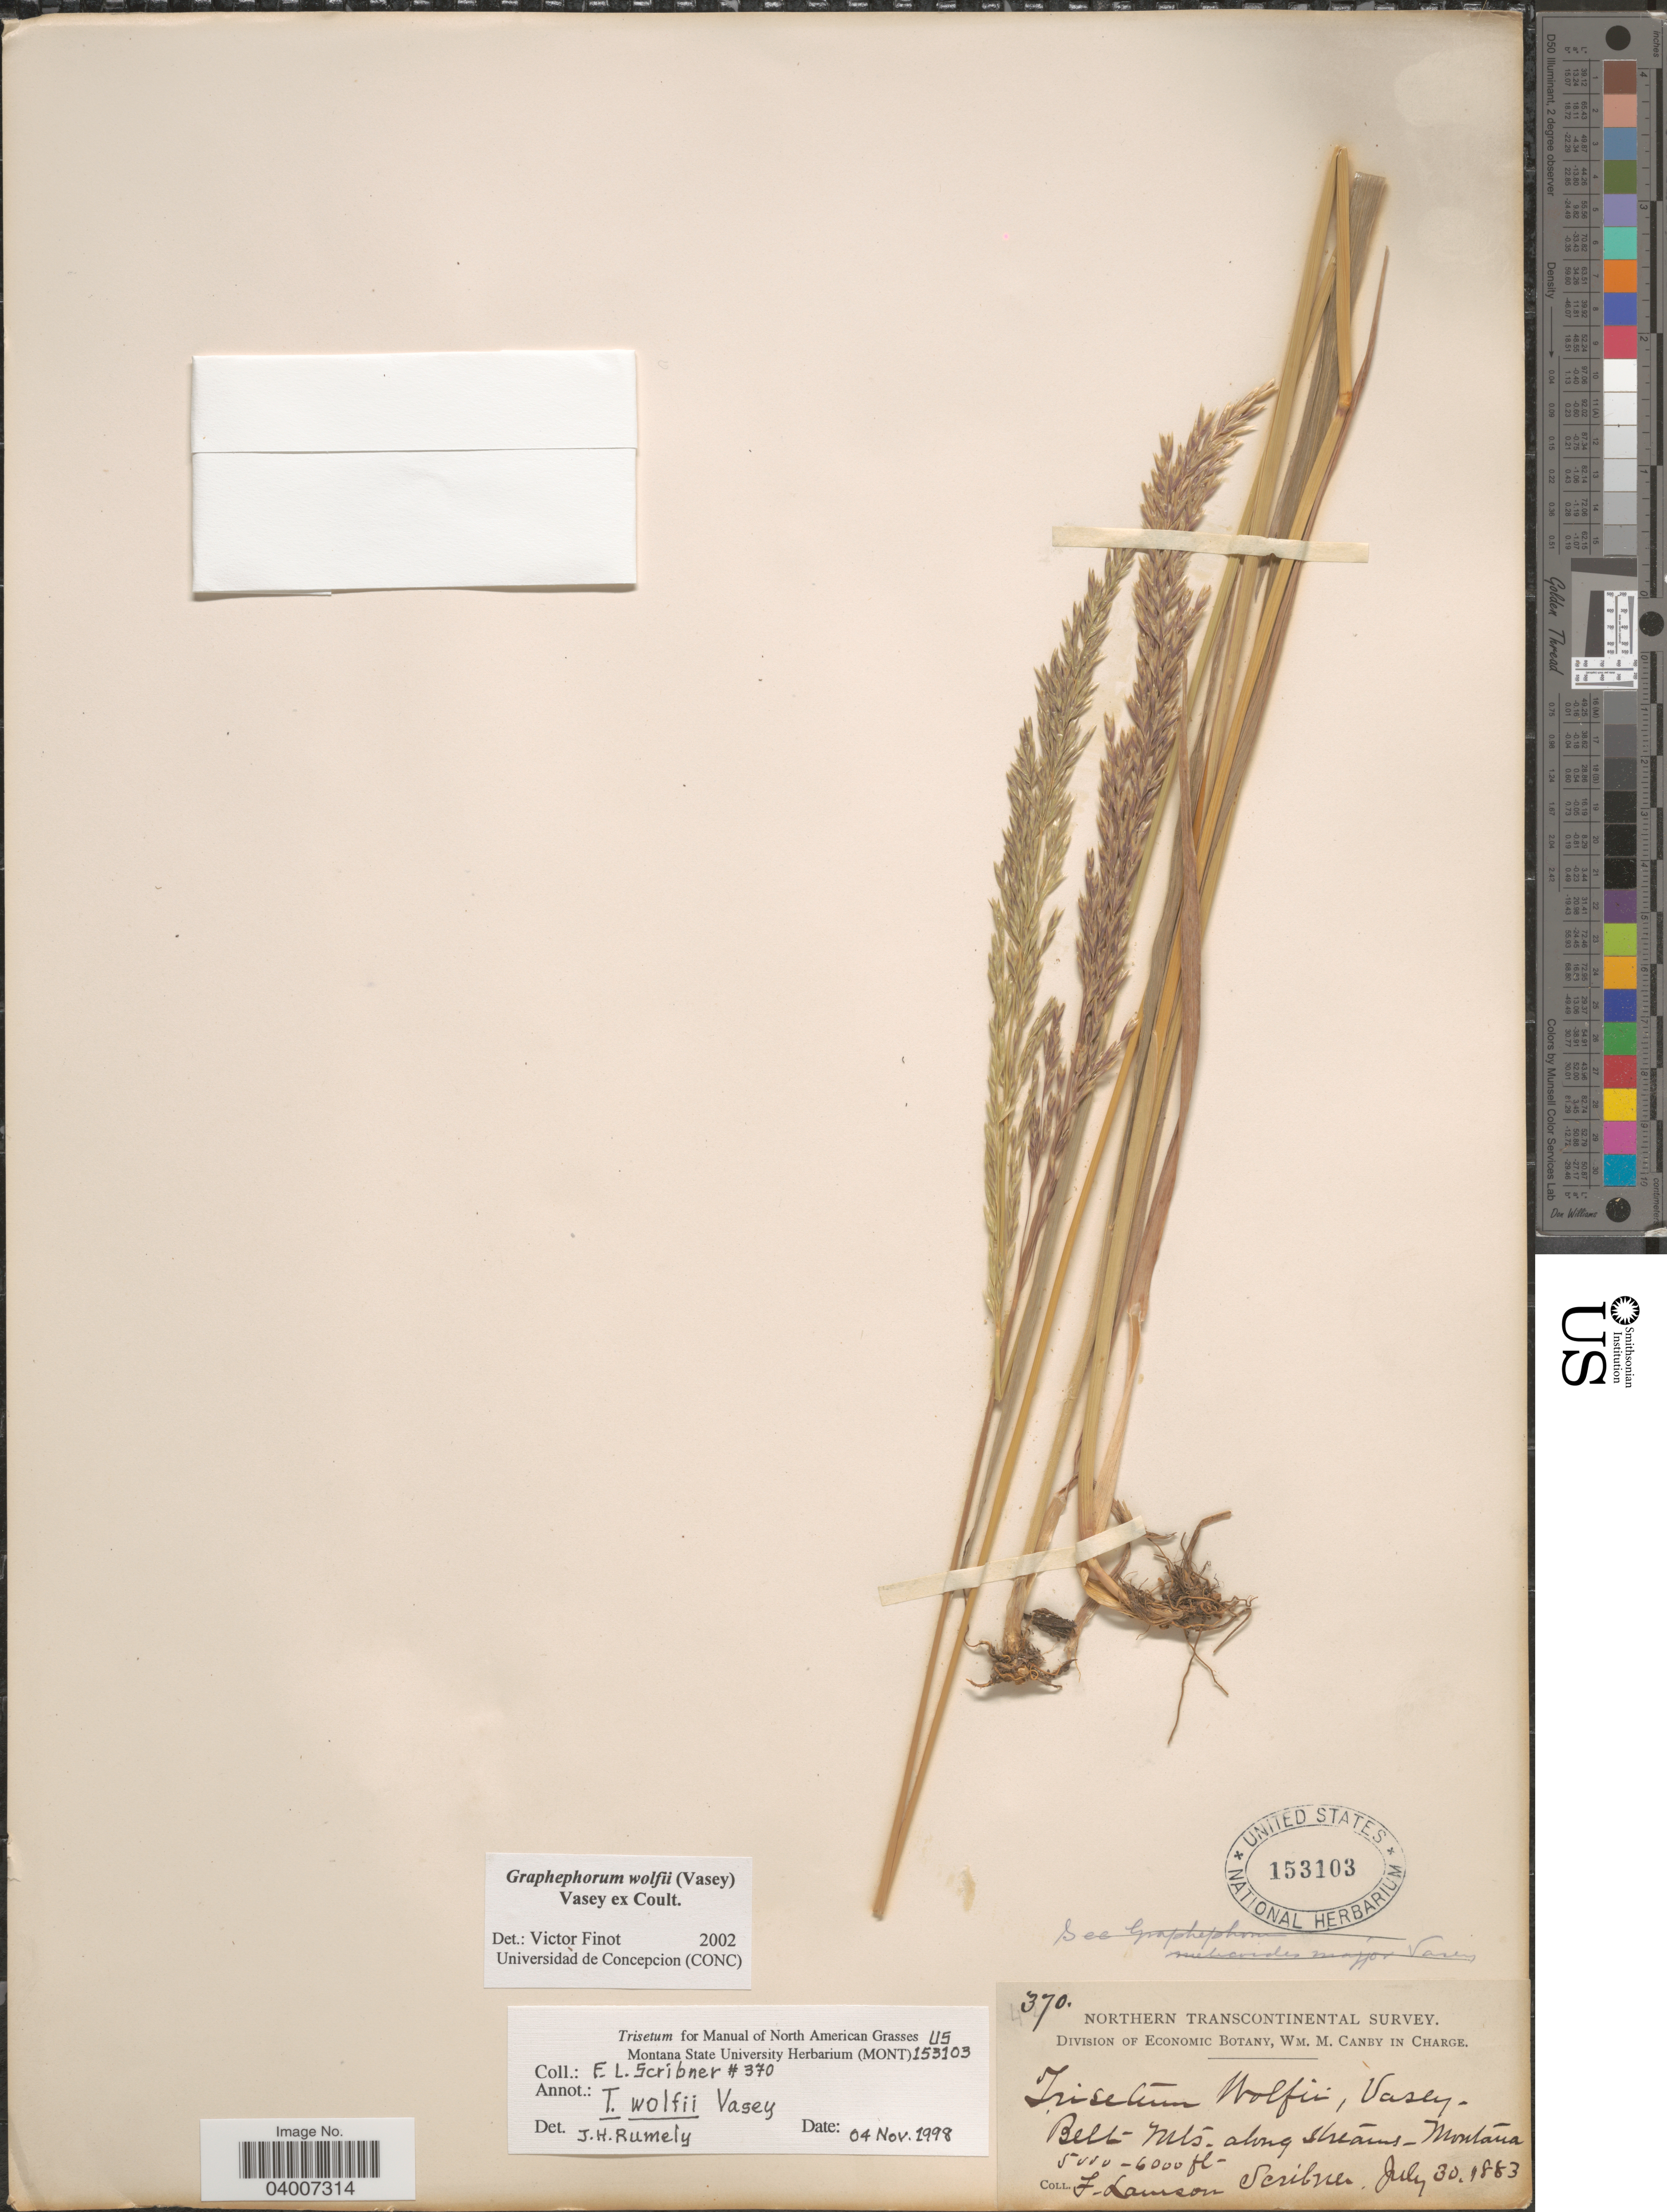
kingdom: Plantae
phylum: Tracheophyta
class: Liliopsida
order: Poales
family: Poaceae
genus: Graphephorum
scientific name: Graphephorum wolfii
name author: (E. Fourn.) Vasey ex Coult.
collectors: F. L. Scribner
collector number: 370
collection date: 1883-07-30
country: United States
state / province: Montana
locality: Belt Mts. along streams.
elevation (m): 1524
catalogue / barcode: US 153103